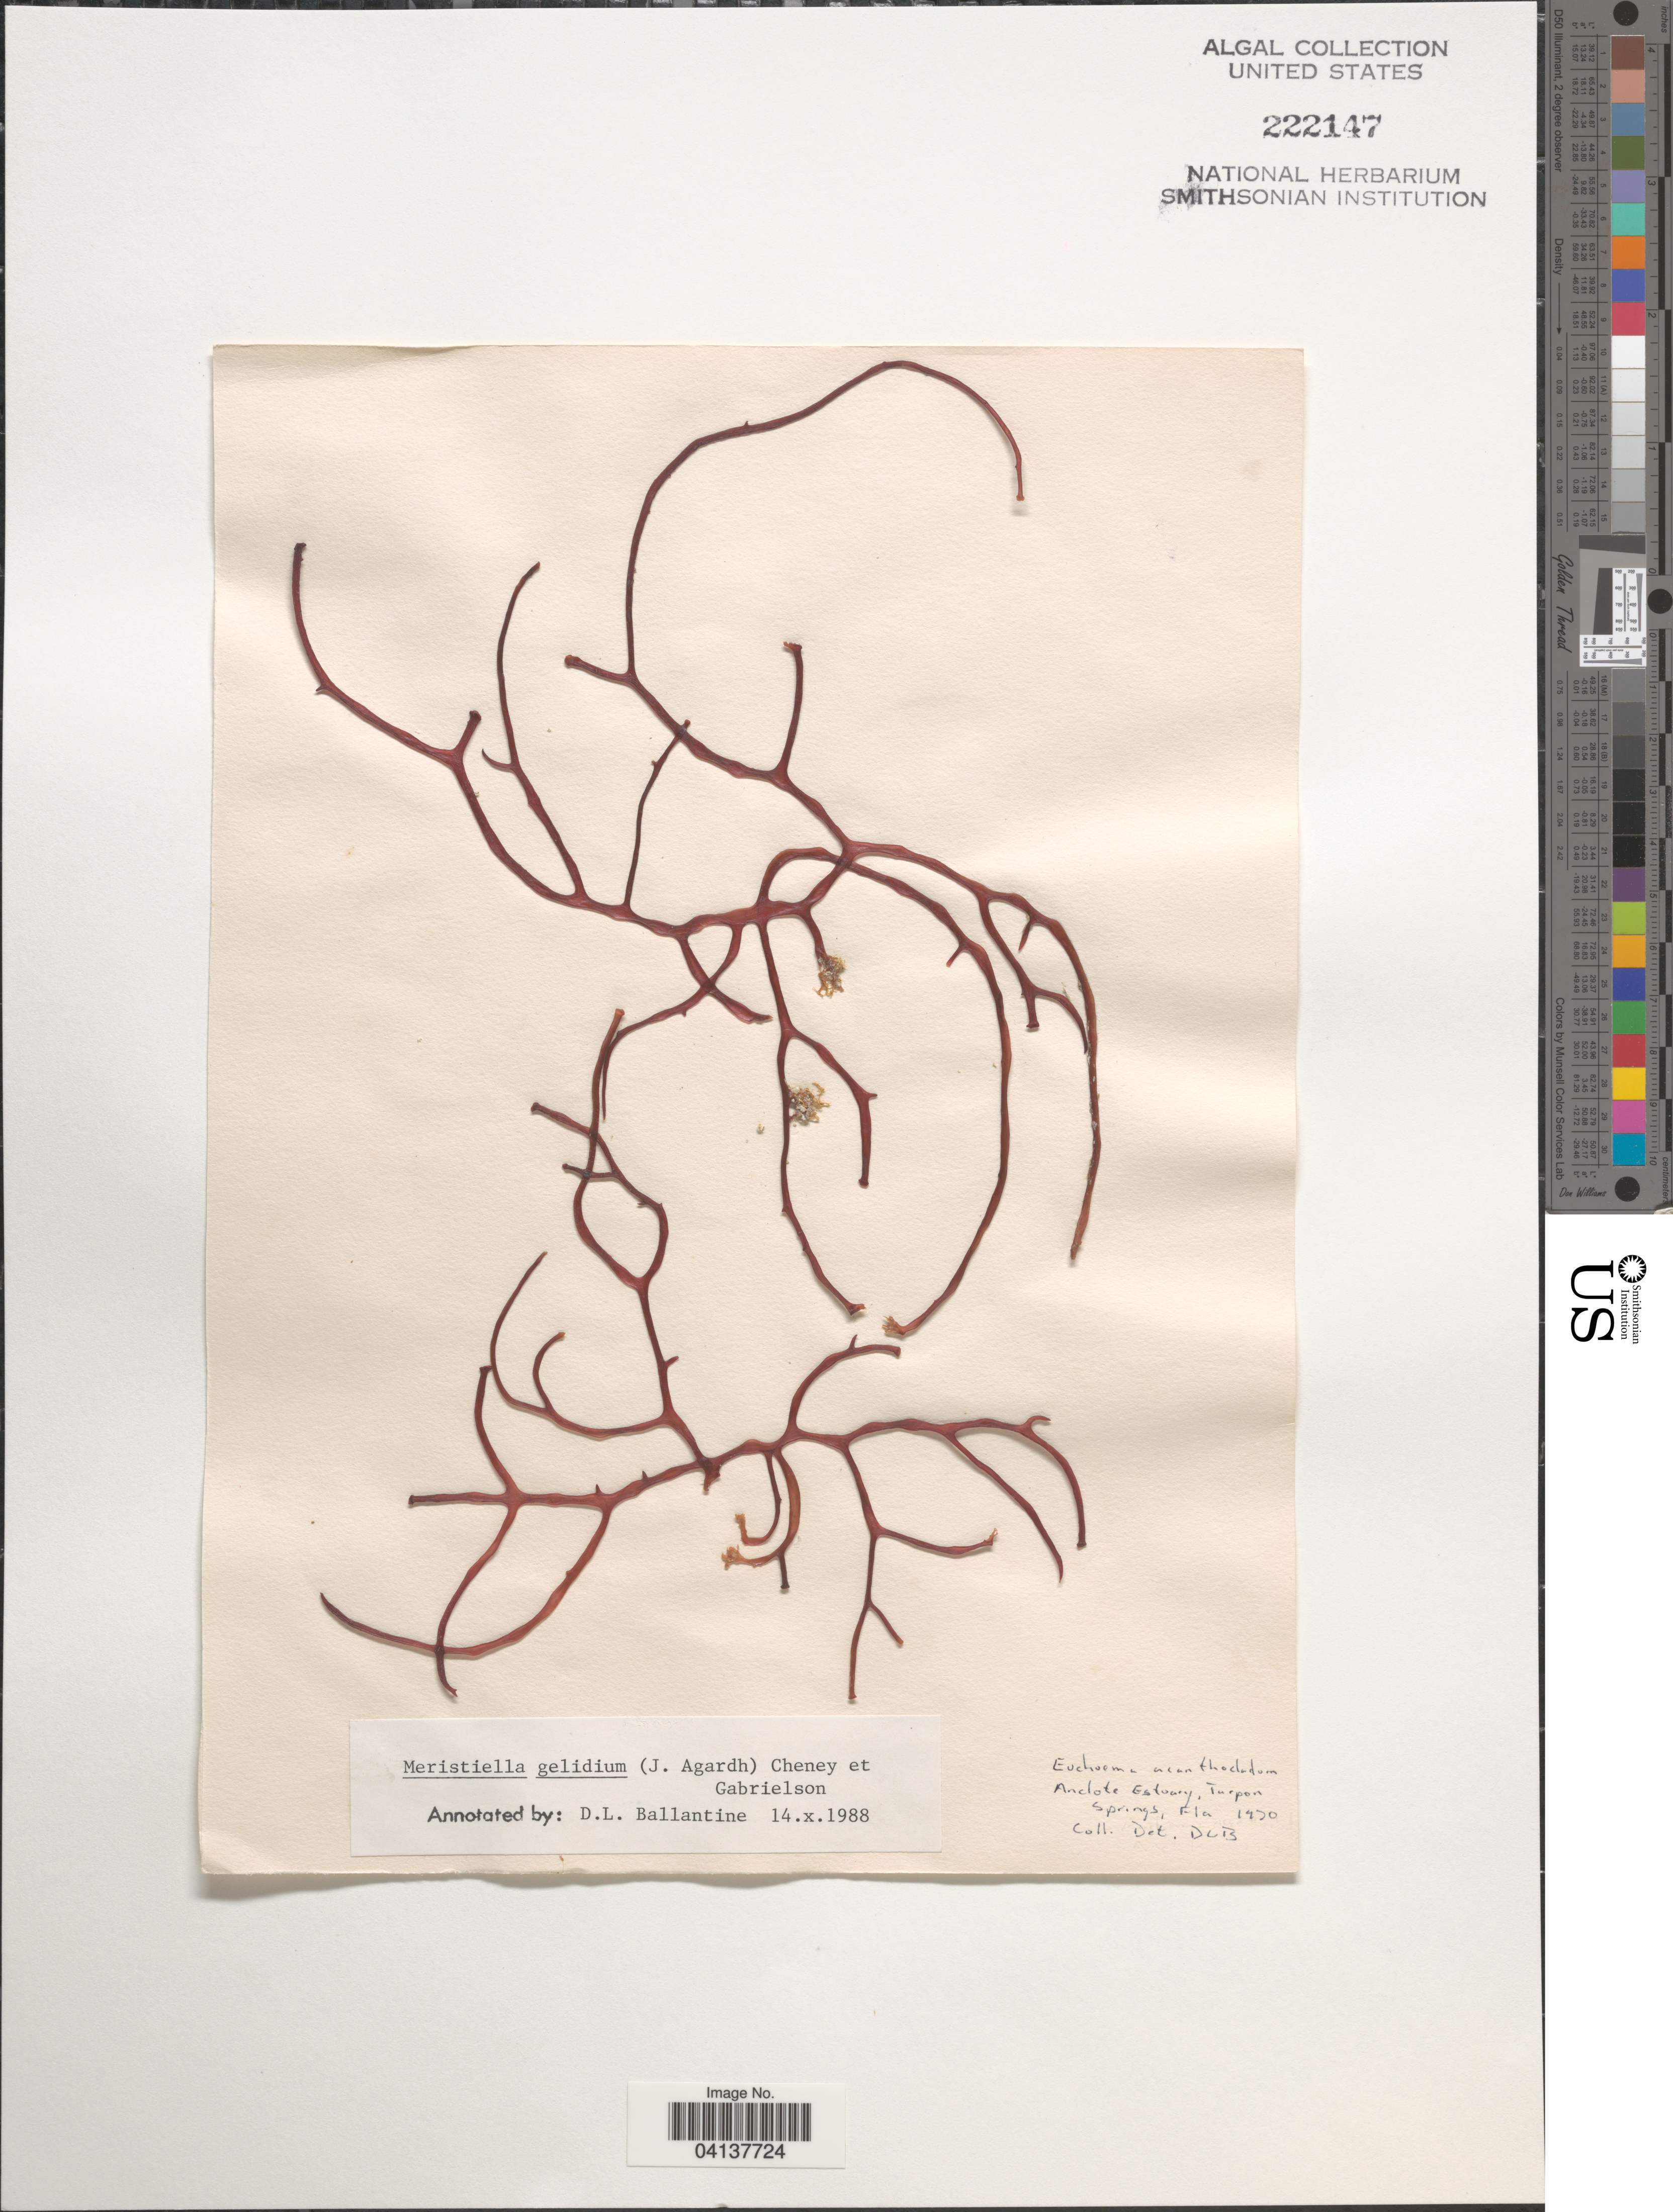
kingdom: Plantae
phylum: Rhodophyta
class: Florideophyceae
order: Gigartinales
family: Solieriaceae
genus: Meristotheca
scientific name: Meristotheca gelidium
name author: (J. Agardh) E.J. Faye & Masuda in E.J. Faye et al.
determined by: Algae name updating Project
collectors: D. L. B.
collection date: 1970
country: United States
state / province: Florida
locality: Anclote Estuary, Tarpon Springs.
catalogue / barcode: US 222147